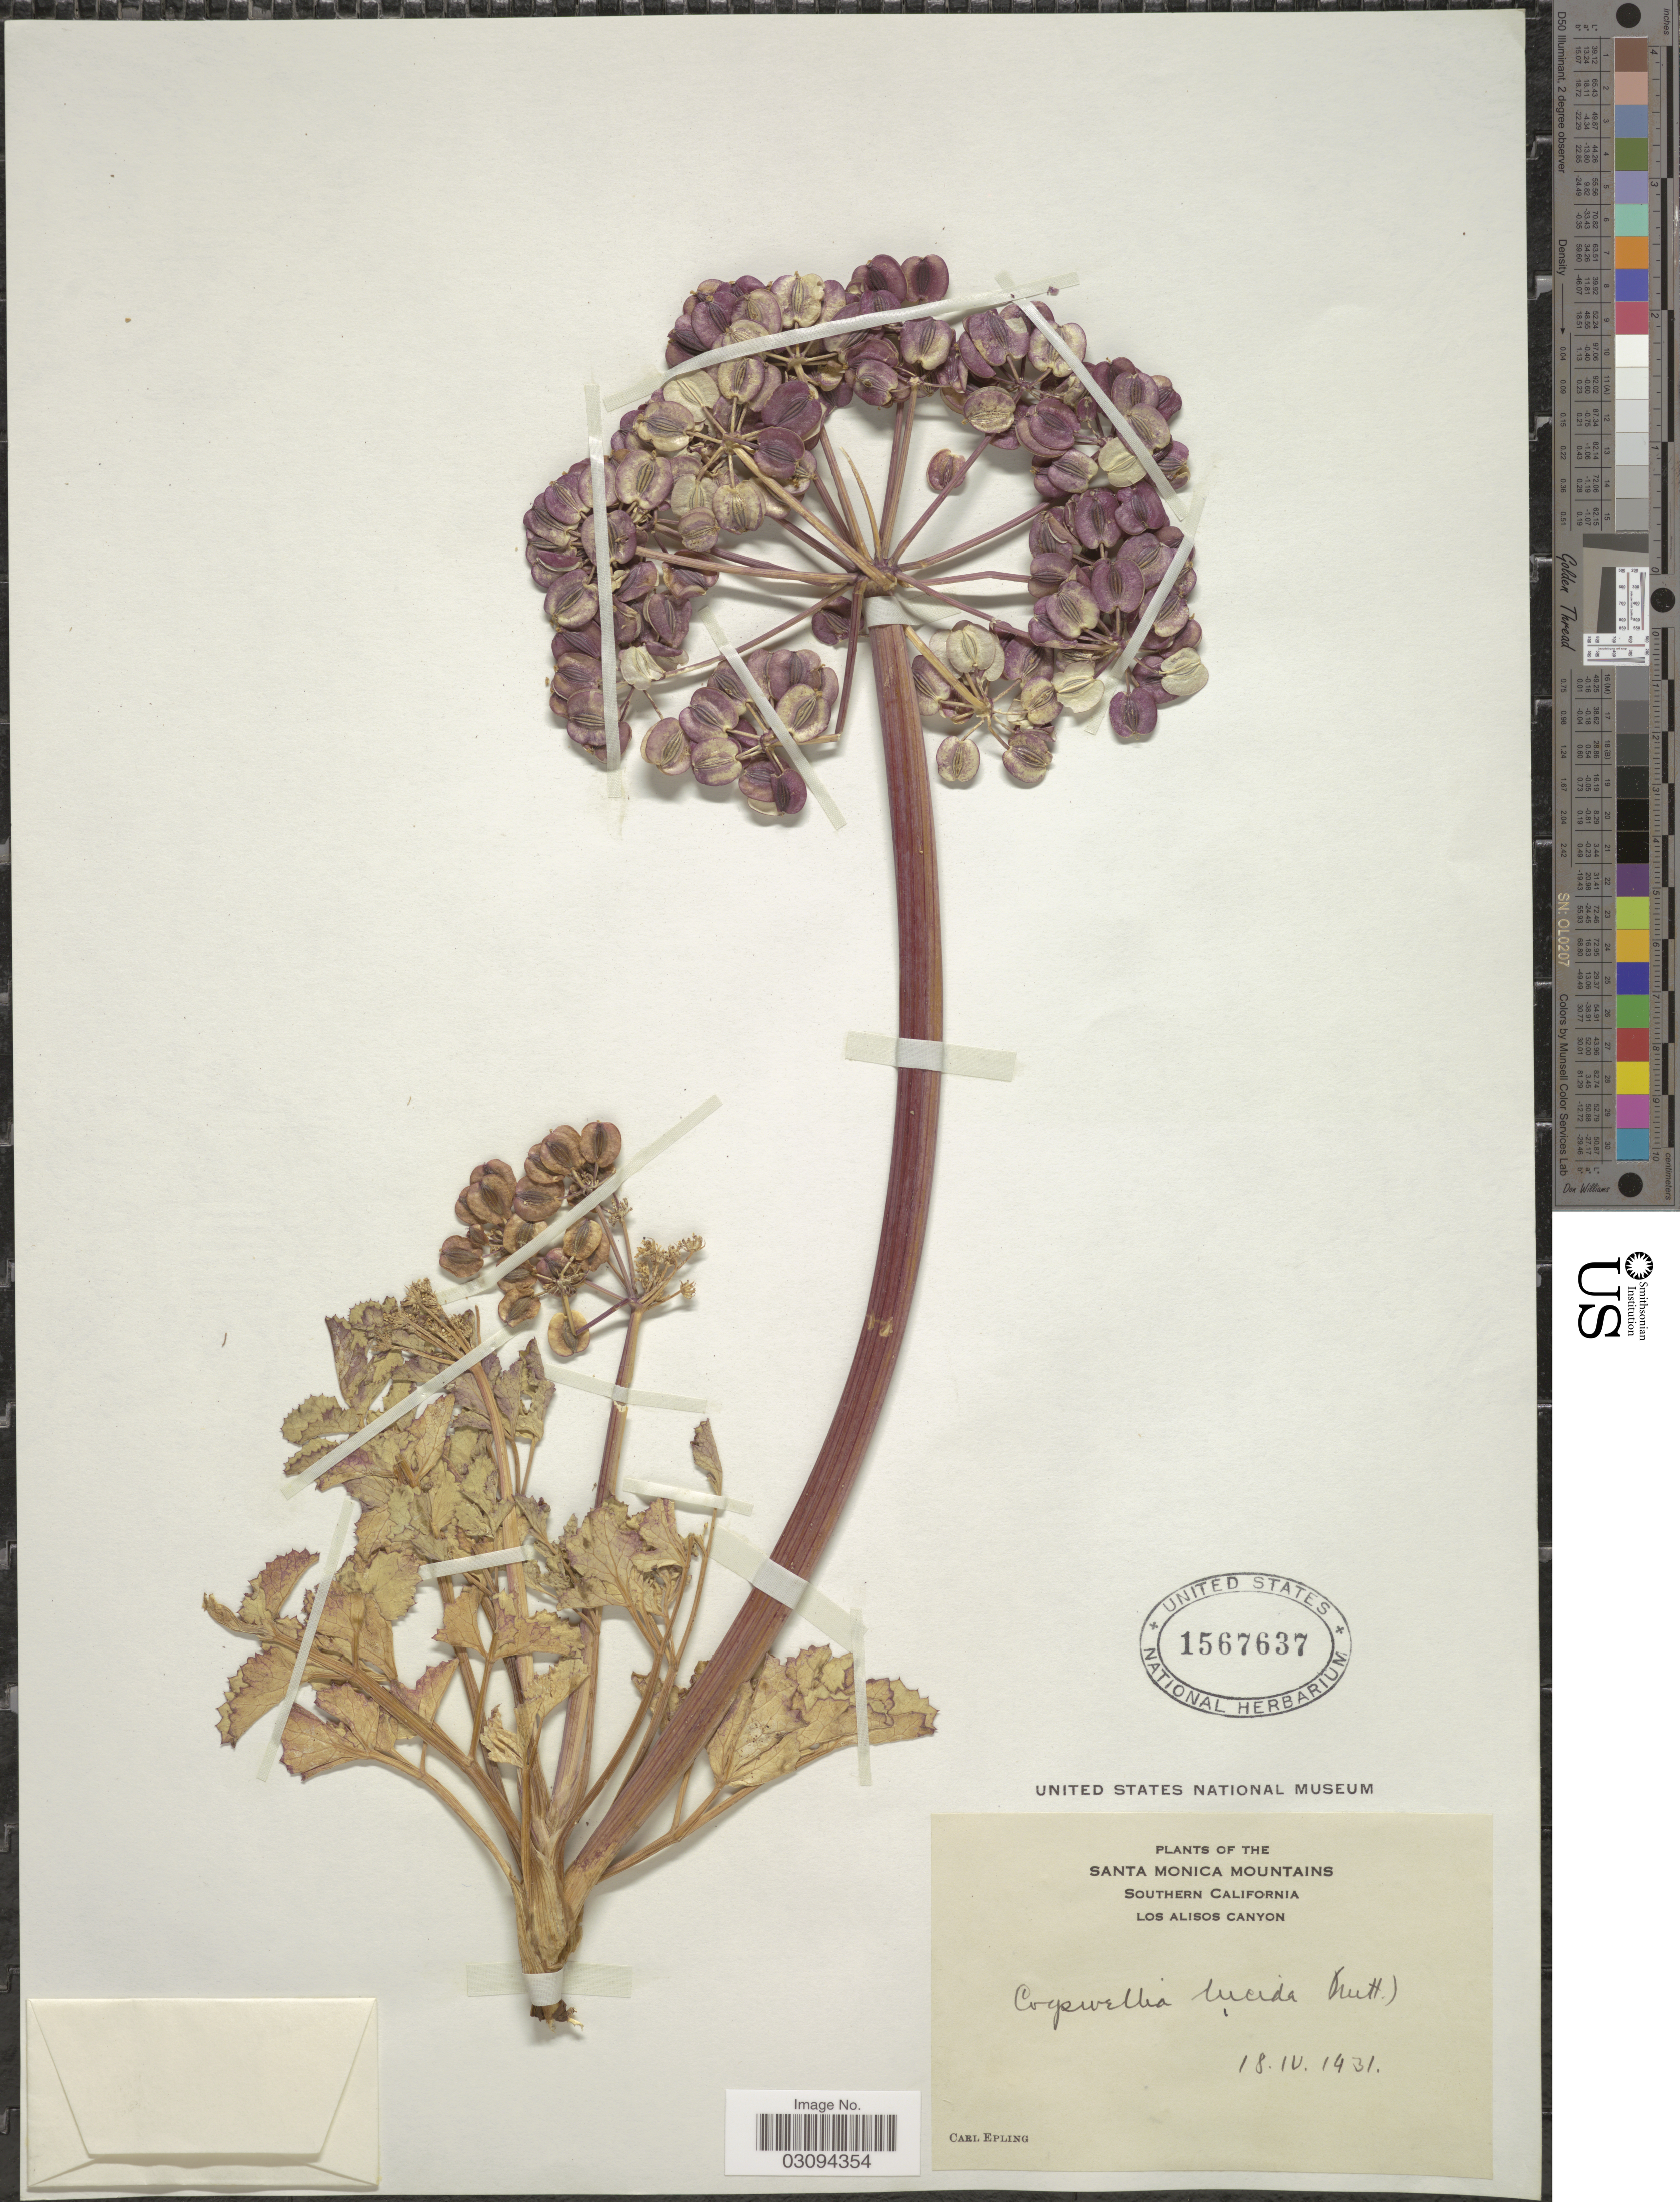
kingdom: Plantae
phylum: Tracheophyta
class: Magnoliopsida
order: Apiales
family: Apiaceae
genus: Lomatium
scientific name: Lomatium lucidum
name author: (Nutt. ex Torr. & A. Gray) Jeps.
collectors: C. C. Epling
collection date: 1931-04-18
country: United States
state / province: California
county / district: Los Angeles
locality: Santa Monica Mountains. Southern California. Los Alisos Canyon.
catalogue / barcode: US 1567637